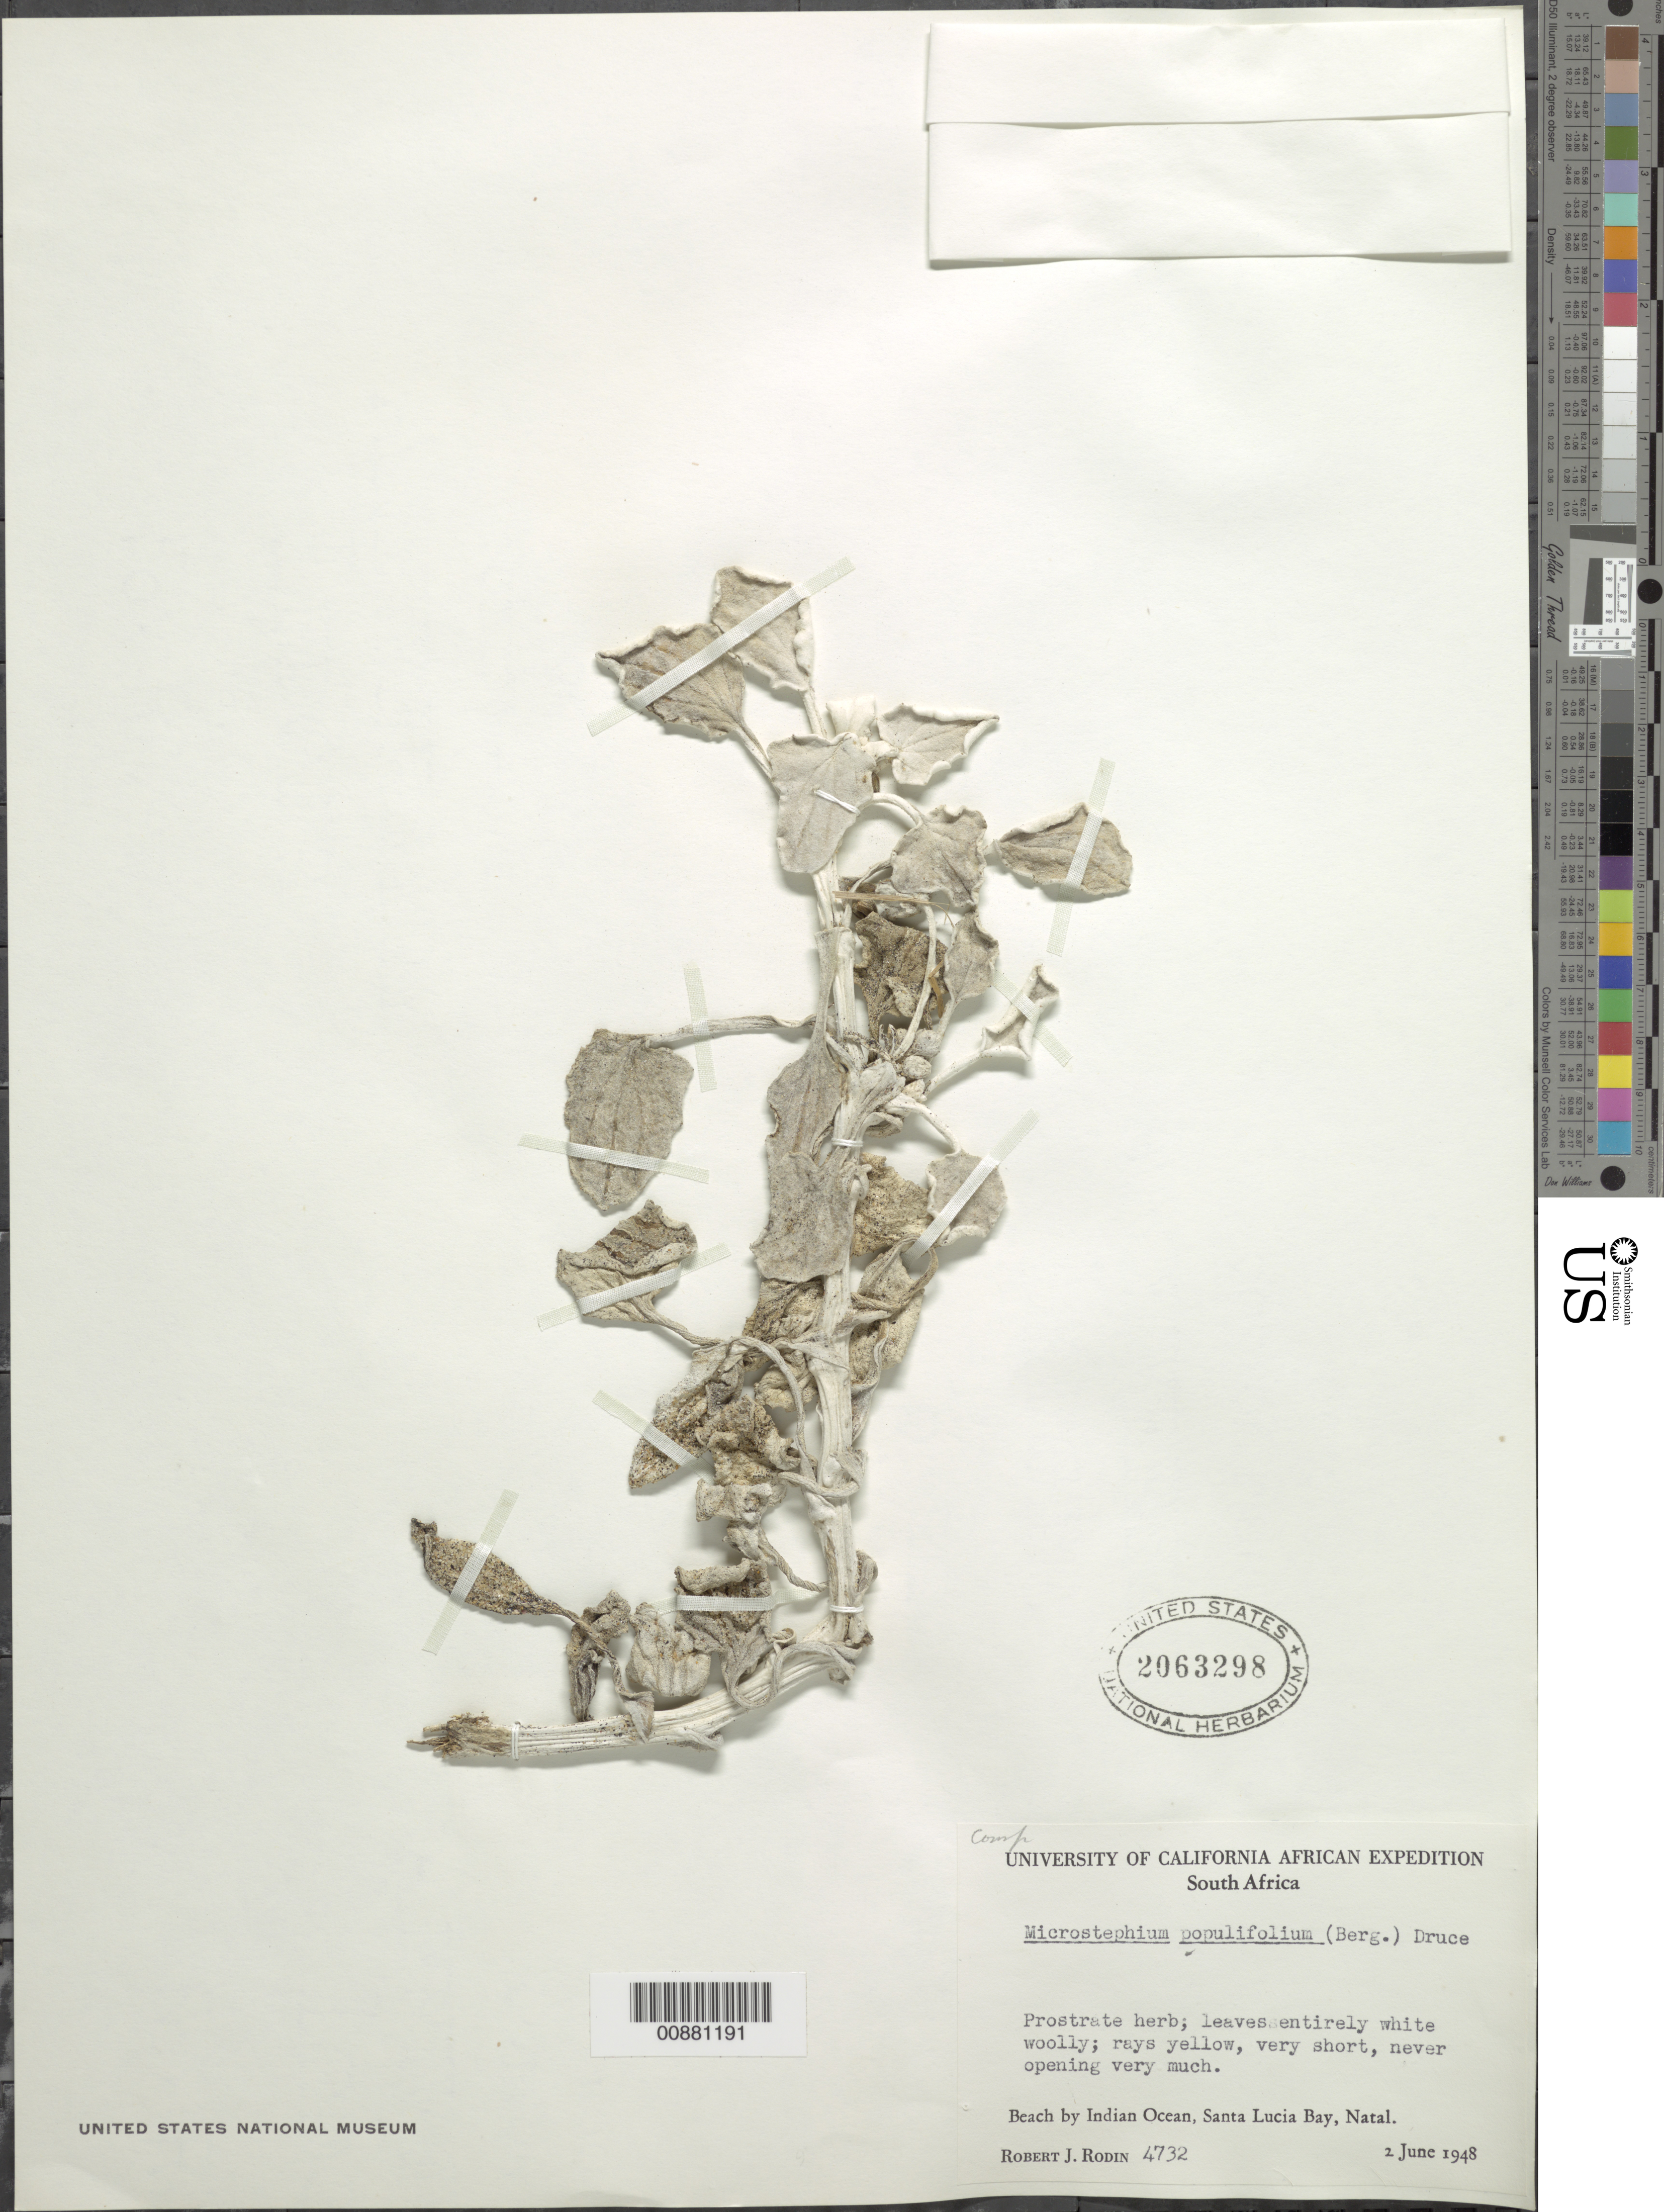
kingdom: Plantae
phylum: Tracheophyta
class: Magnoliopsida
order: Asterales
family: Asteraceae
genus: Arctotheca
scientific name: Arctotheca populifolia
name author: (P.J. Bergius) Norl.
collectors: R. J. Rodin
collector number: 4732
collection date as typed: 2 June 1948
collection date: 1948-06-02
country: South Africa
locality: Santa Lucia Bay, Natal, by Indian Ocean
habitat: Beach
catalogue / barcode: US 2063298